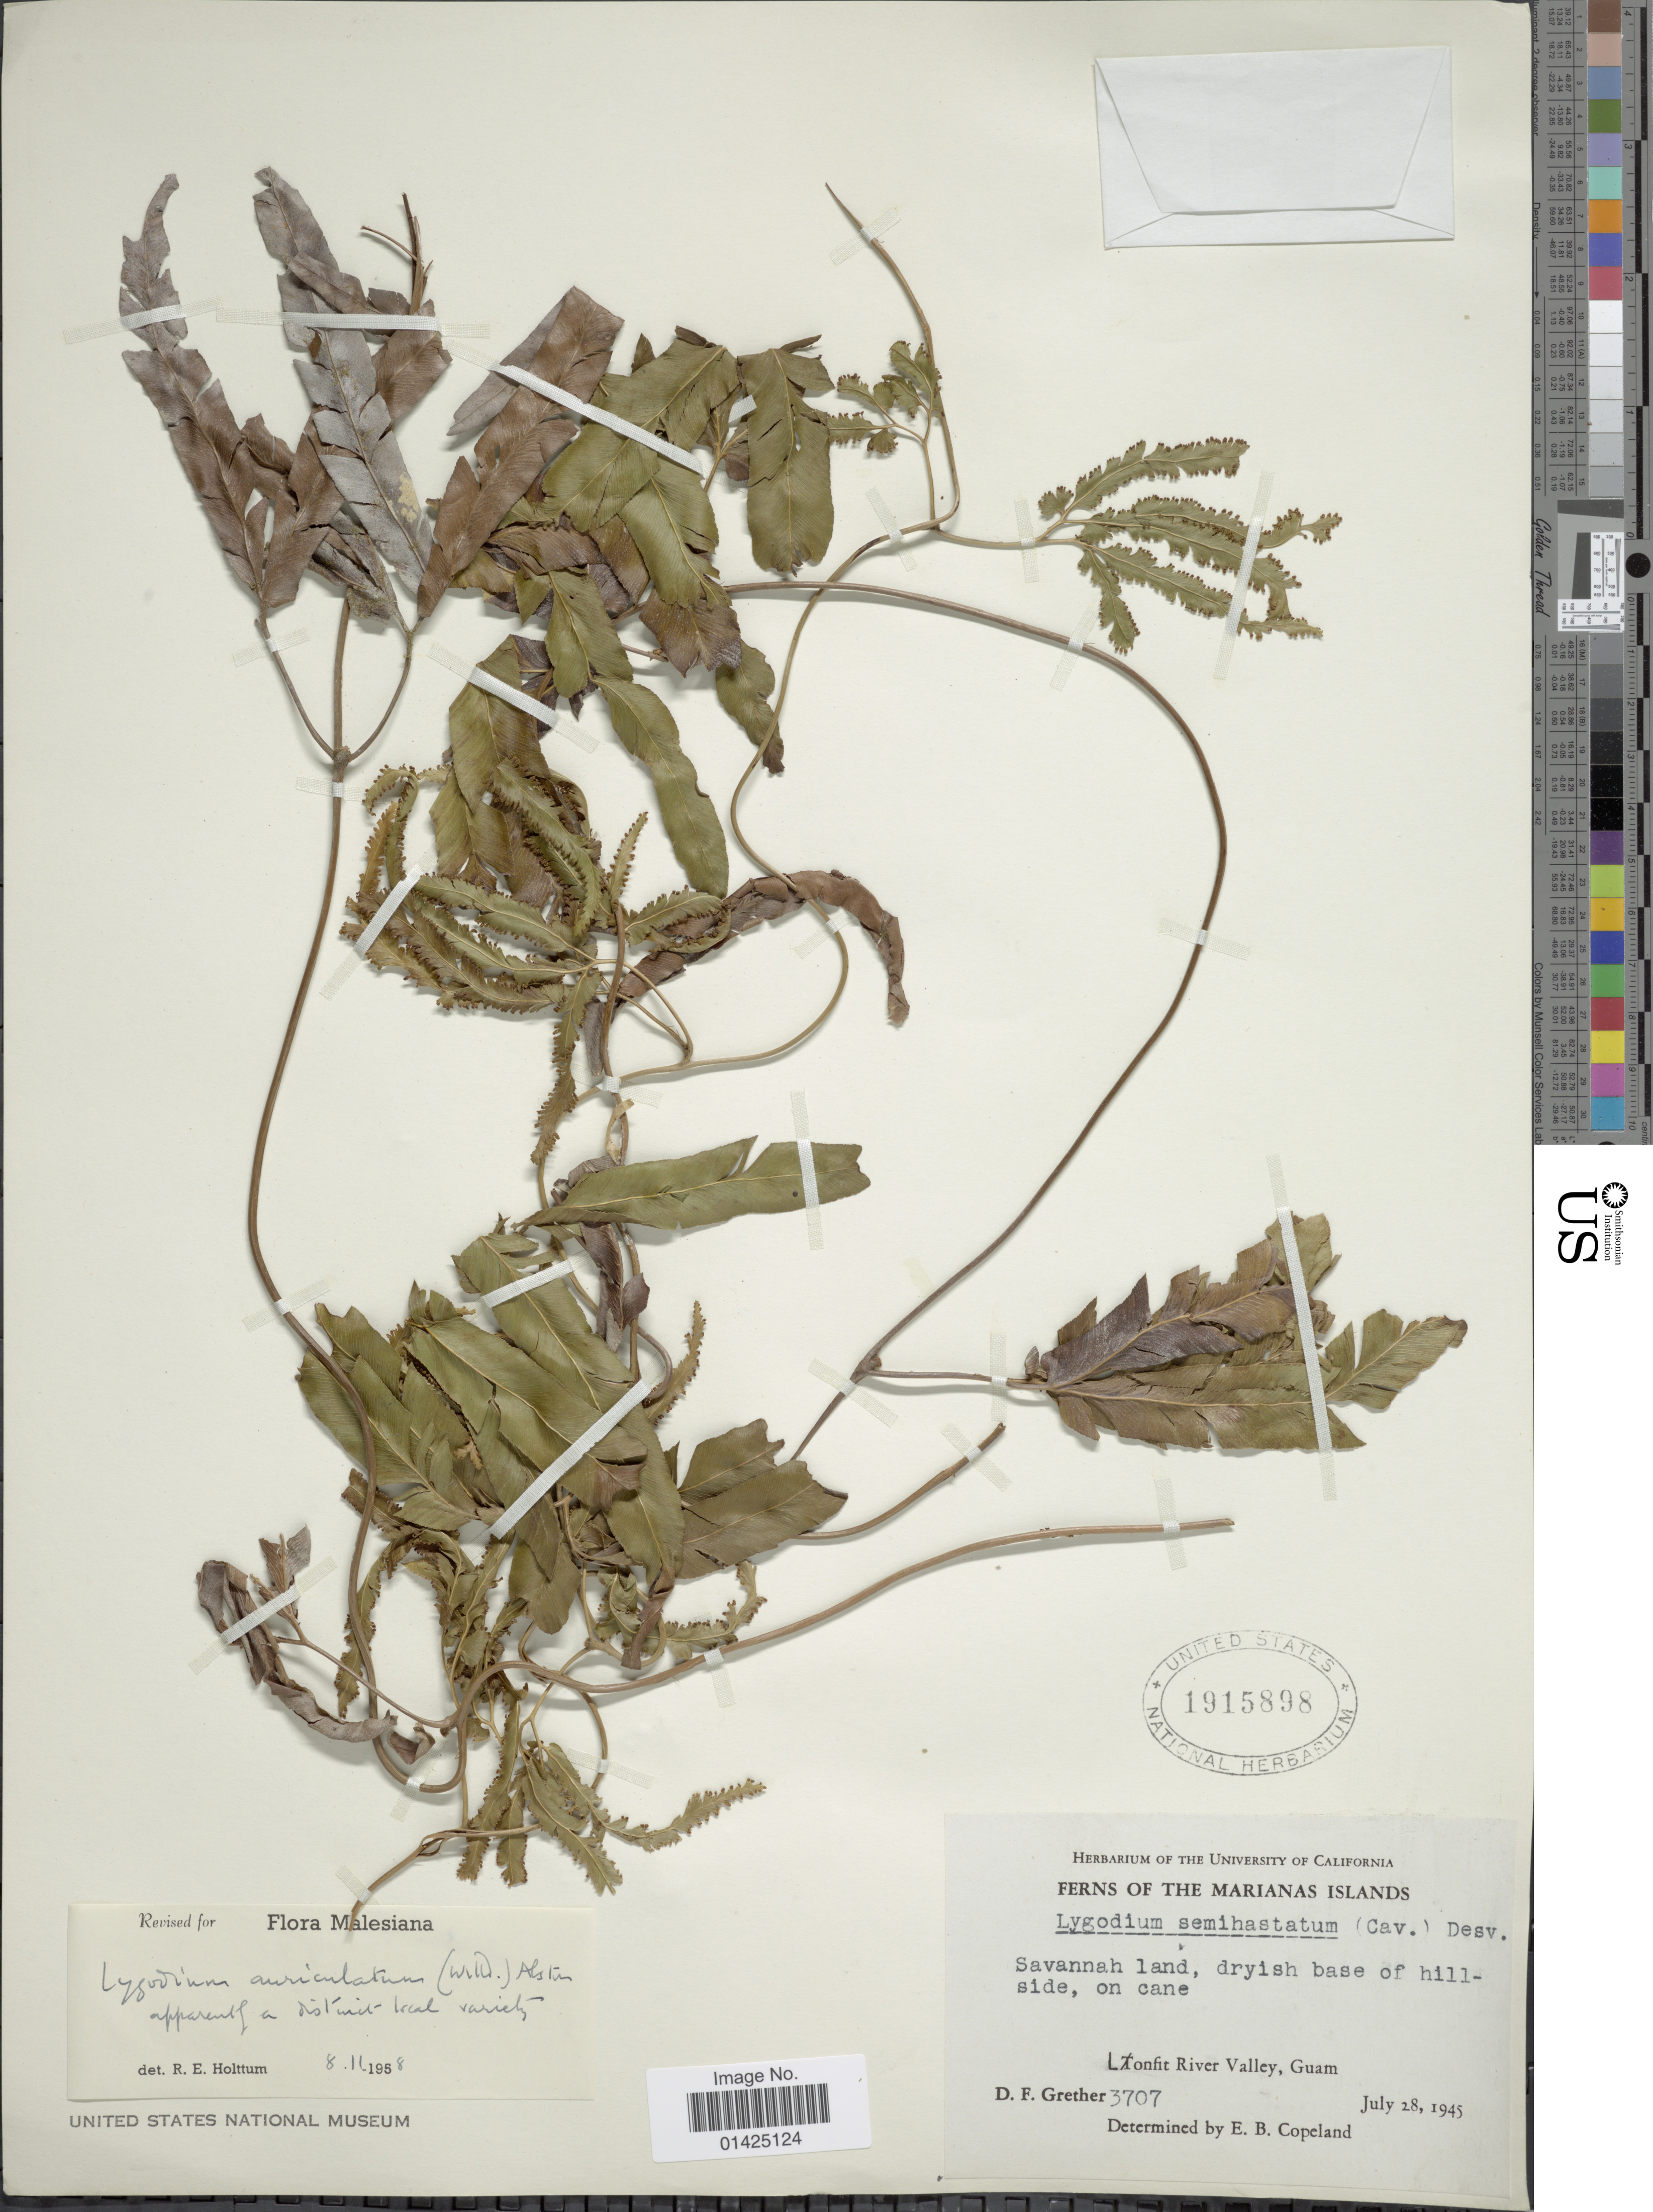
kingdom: Plantae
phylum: Tracheophyta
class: Polypodiopsida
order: Schizaeales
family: Lygodiaceae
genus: Lygodium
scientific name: Lygodium auriculatum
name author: (Willd.) Alston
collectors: D. F. Grether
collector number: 3707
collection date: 1945-07-28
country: Guam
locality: Lonfit River Valley, Guam.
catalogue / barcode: US 1915898